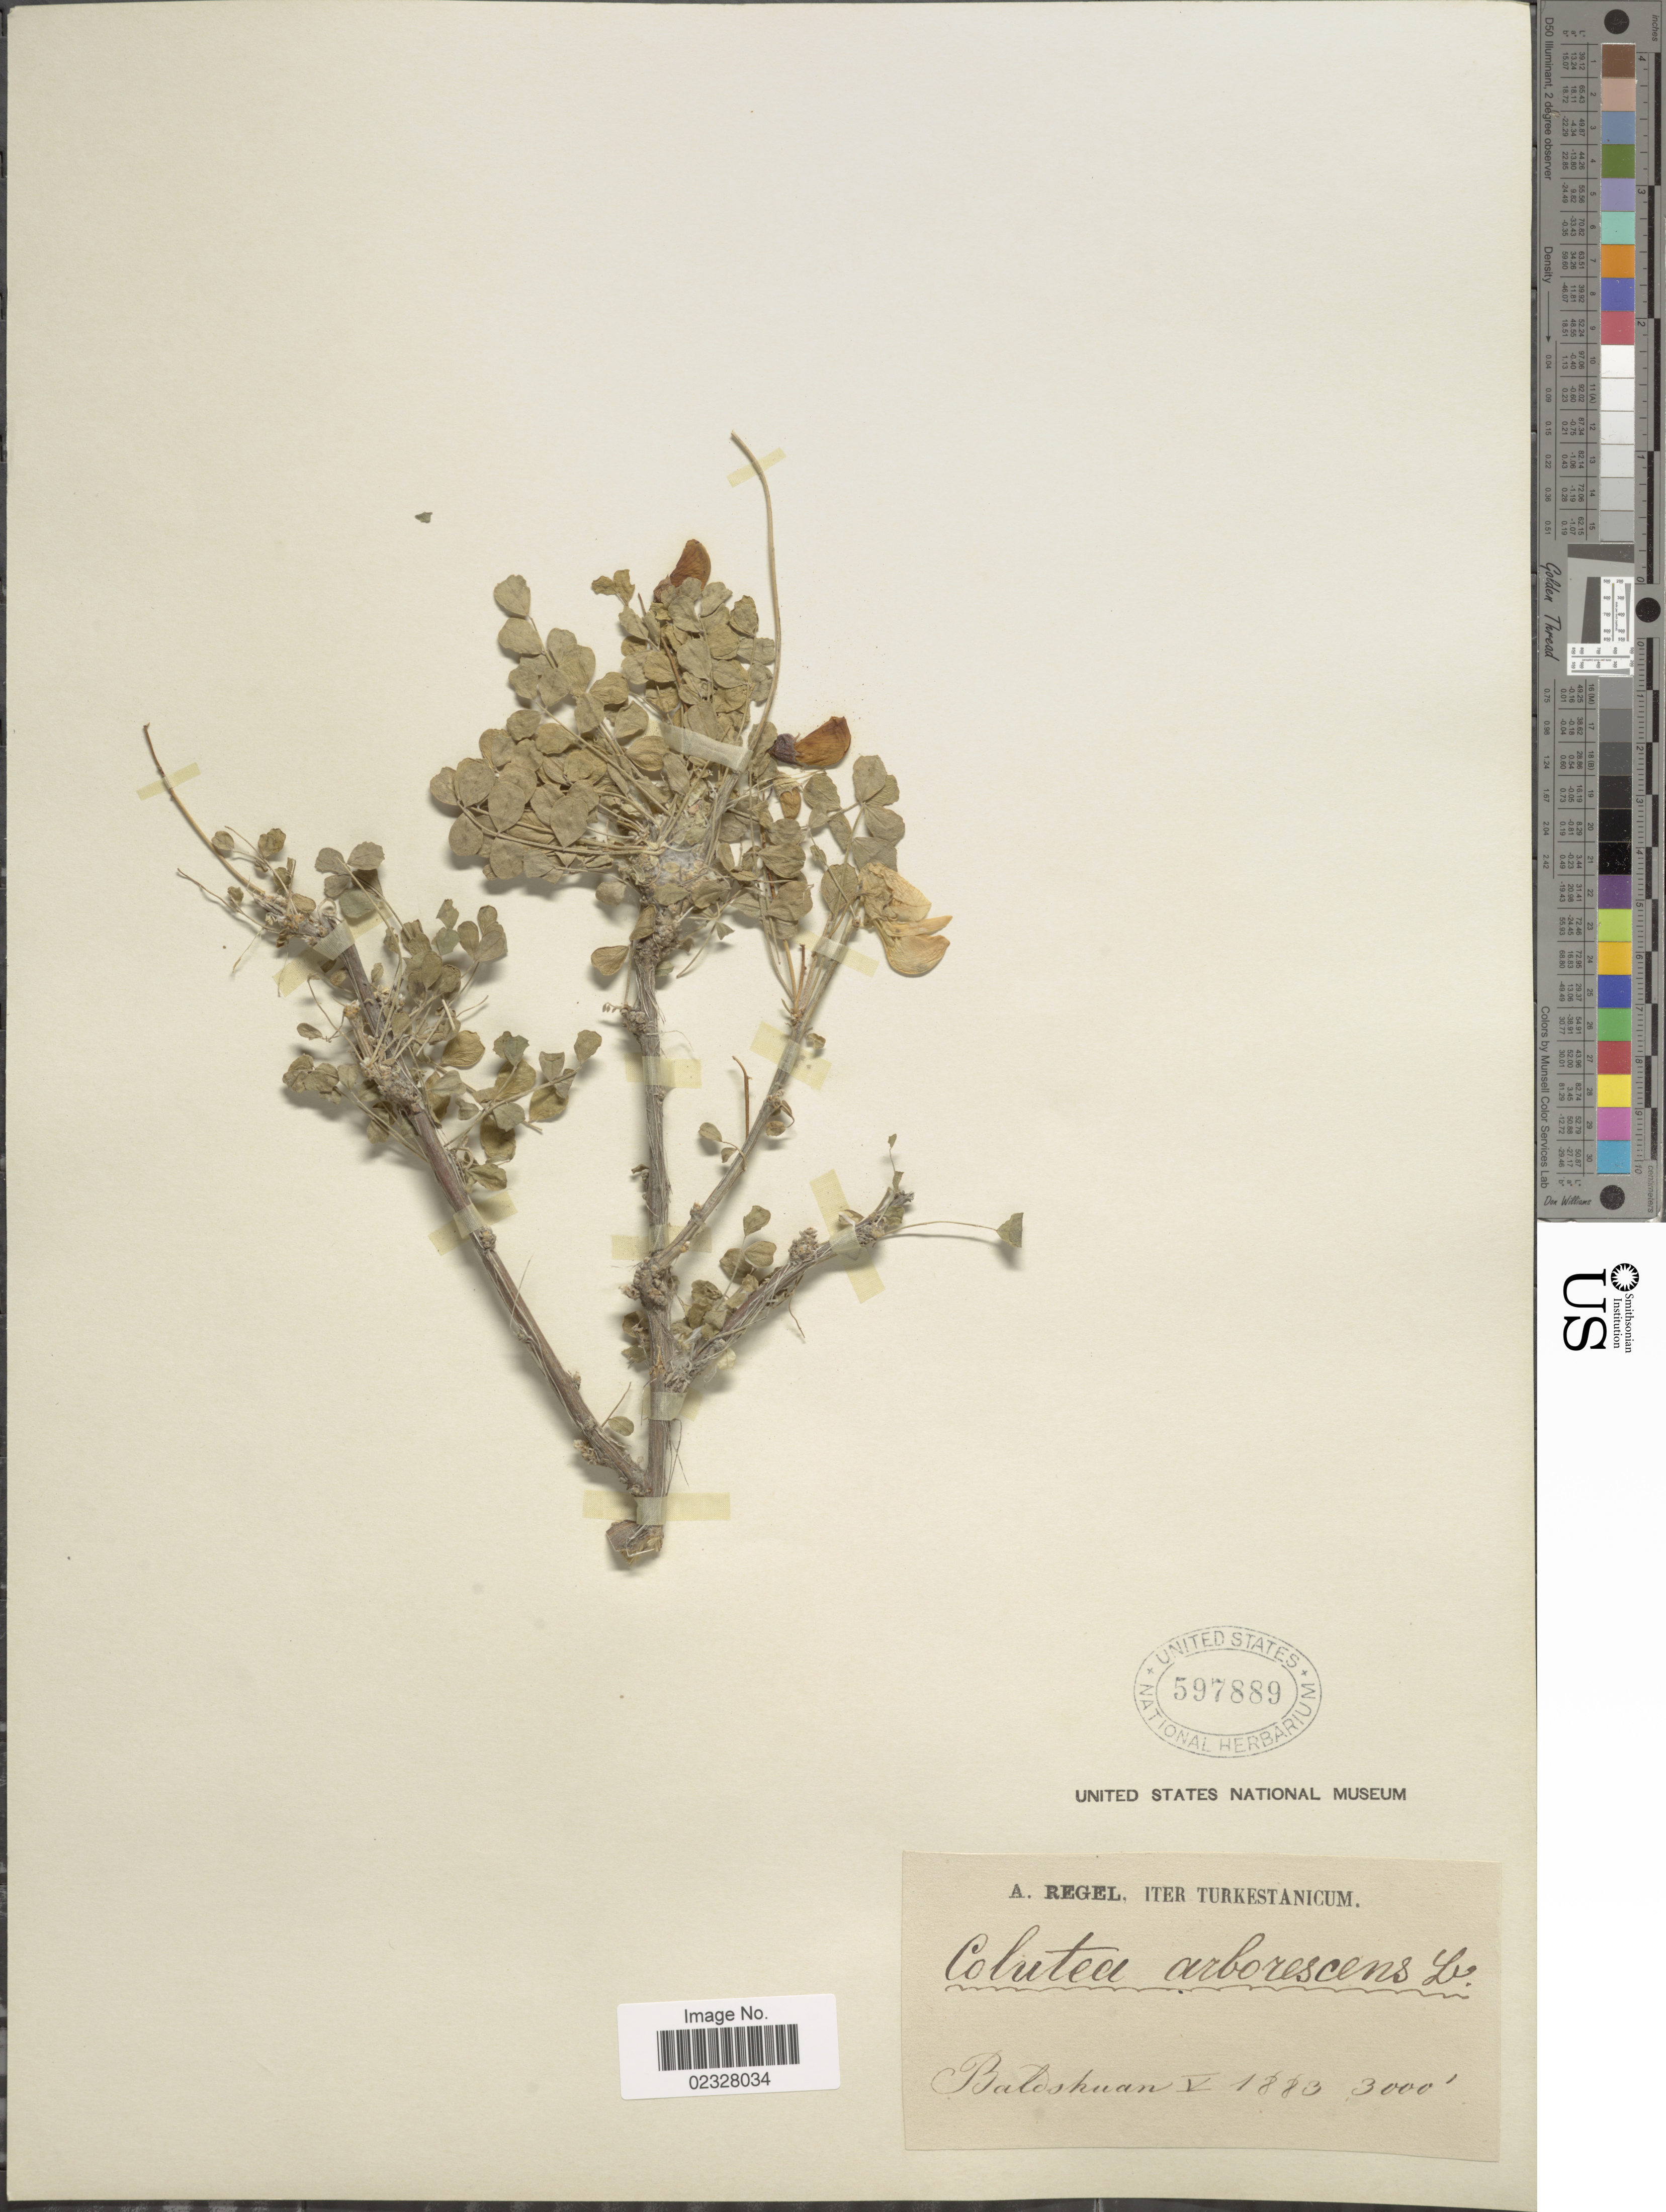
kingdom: Plantae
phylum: Tracheophyta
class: Magnoliopsida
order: Fabales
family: Fabaceae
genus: Colutea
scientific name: Colutea arborescens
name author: L.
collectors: A. Regel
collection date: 1883-05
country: Tajikistan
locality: Baldshuan [interpreted]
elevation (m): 914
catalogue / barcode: US 597889